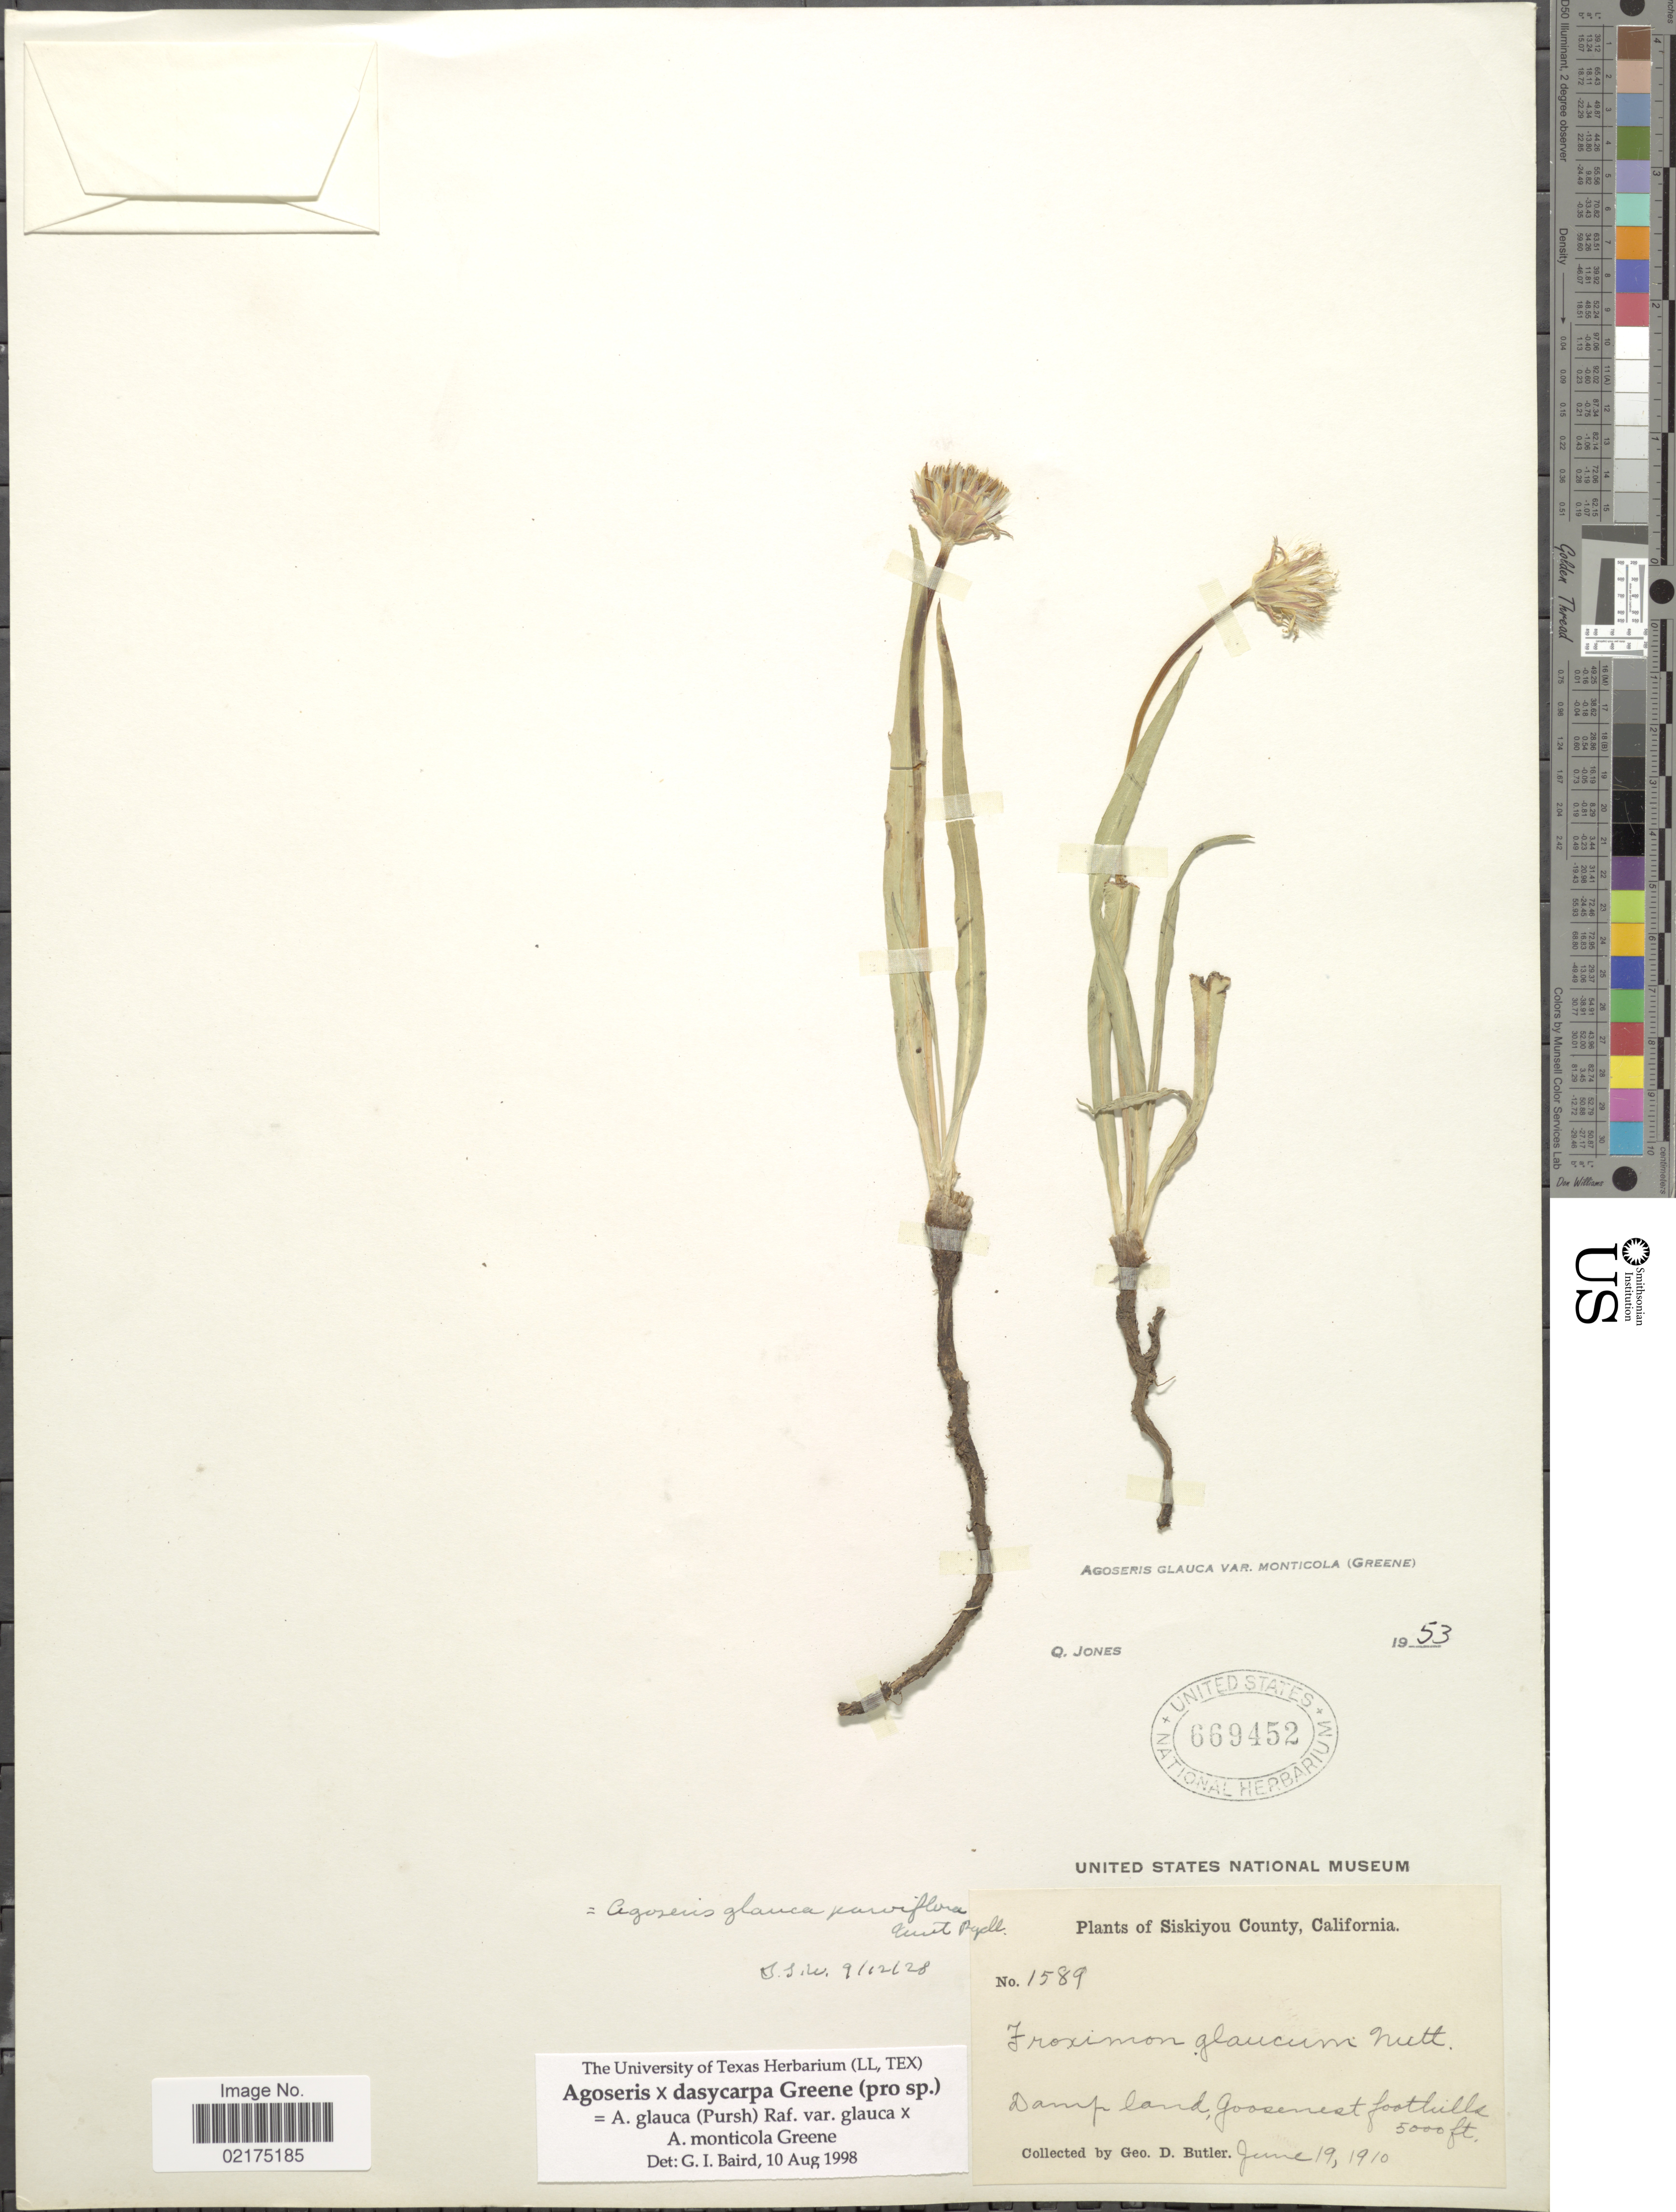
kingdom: Plantae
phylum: Tracheophyta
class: Magnoliopsida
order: Asterales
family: Asteraceae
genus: Agoseris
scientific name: Agoseris dasycarpa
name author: Greene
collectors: G. D. Butler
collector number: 1589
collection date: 1910-06-19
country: United States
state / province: California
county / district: Siskiyou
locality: Sisikiyou County, damp land, Goosenest foothills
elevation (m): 1524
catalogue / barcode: US 669452